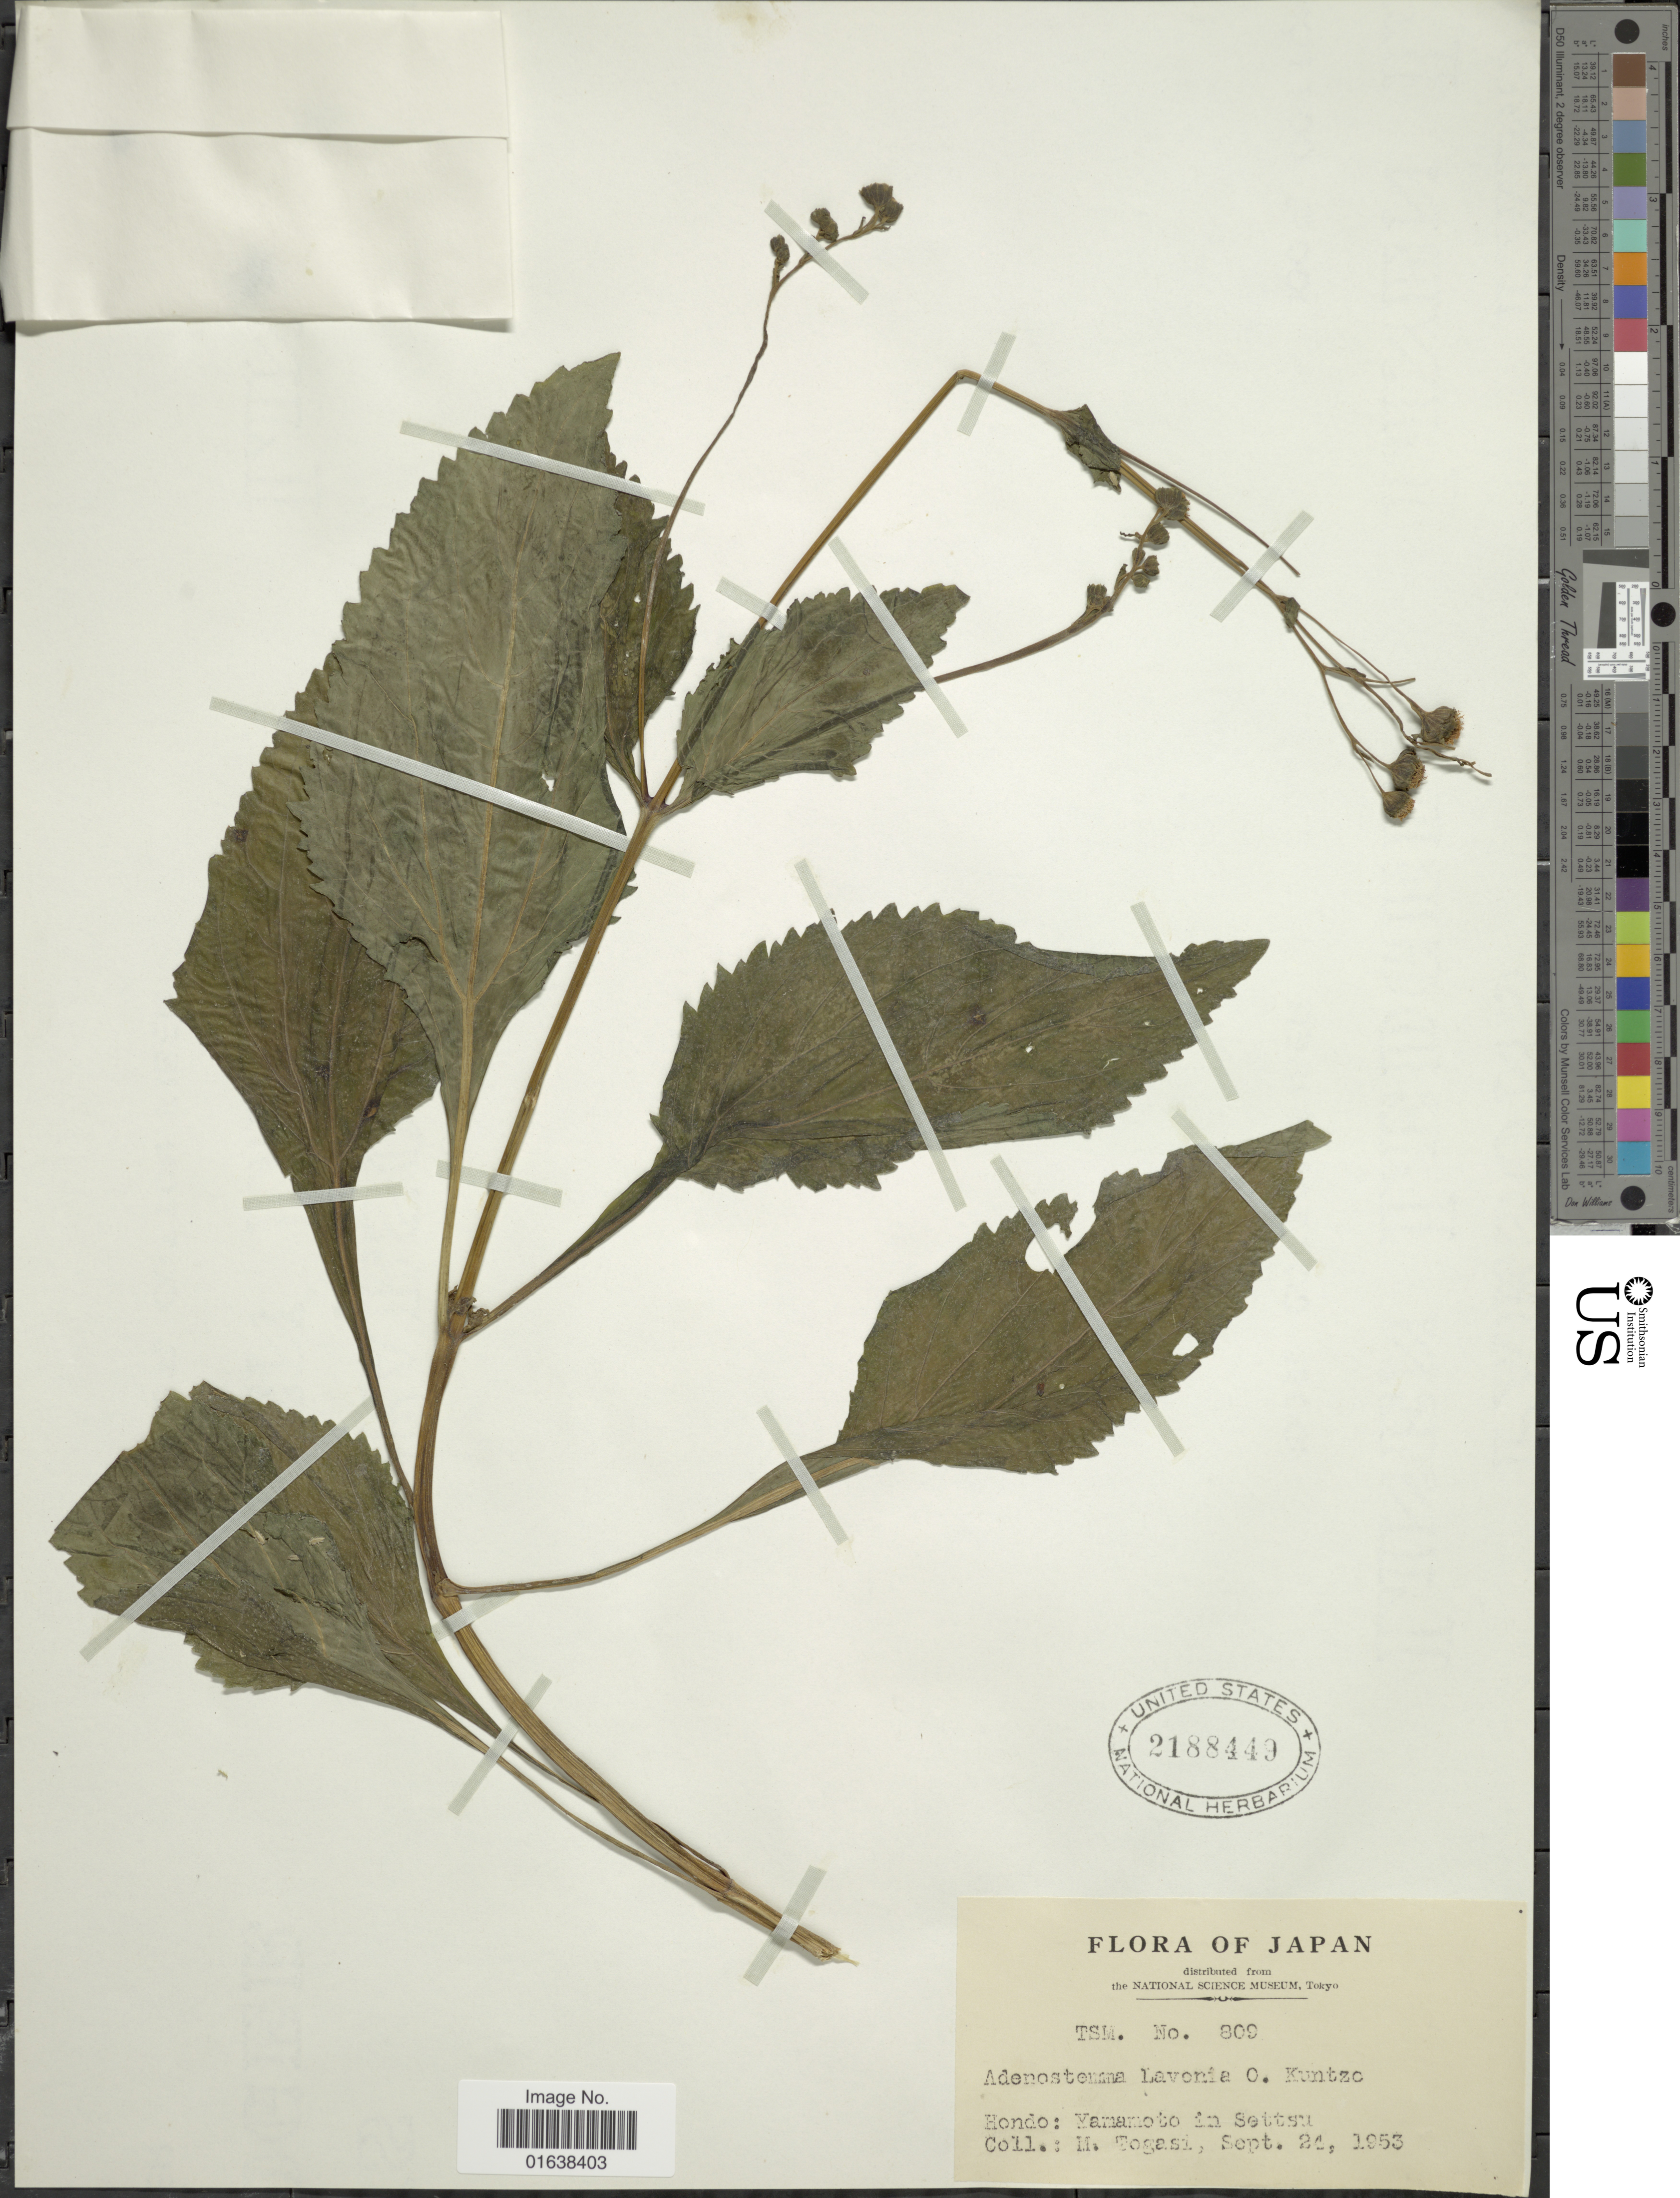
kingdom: Plantae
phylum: Tracheophyta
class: Magnoliopsida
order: Asterales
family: Asteraceae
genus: Adenostemma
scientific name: Adenostemma lavenia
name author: (L.) Kuntze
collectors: M. Togasi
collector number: TMS 809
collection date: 1953-09-24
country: Japan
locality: Japan. Hondo: Yamamoto in Settsu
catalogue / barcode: US 2188449